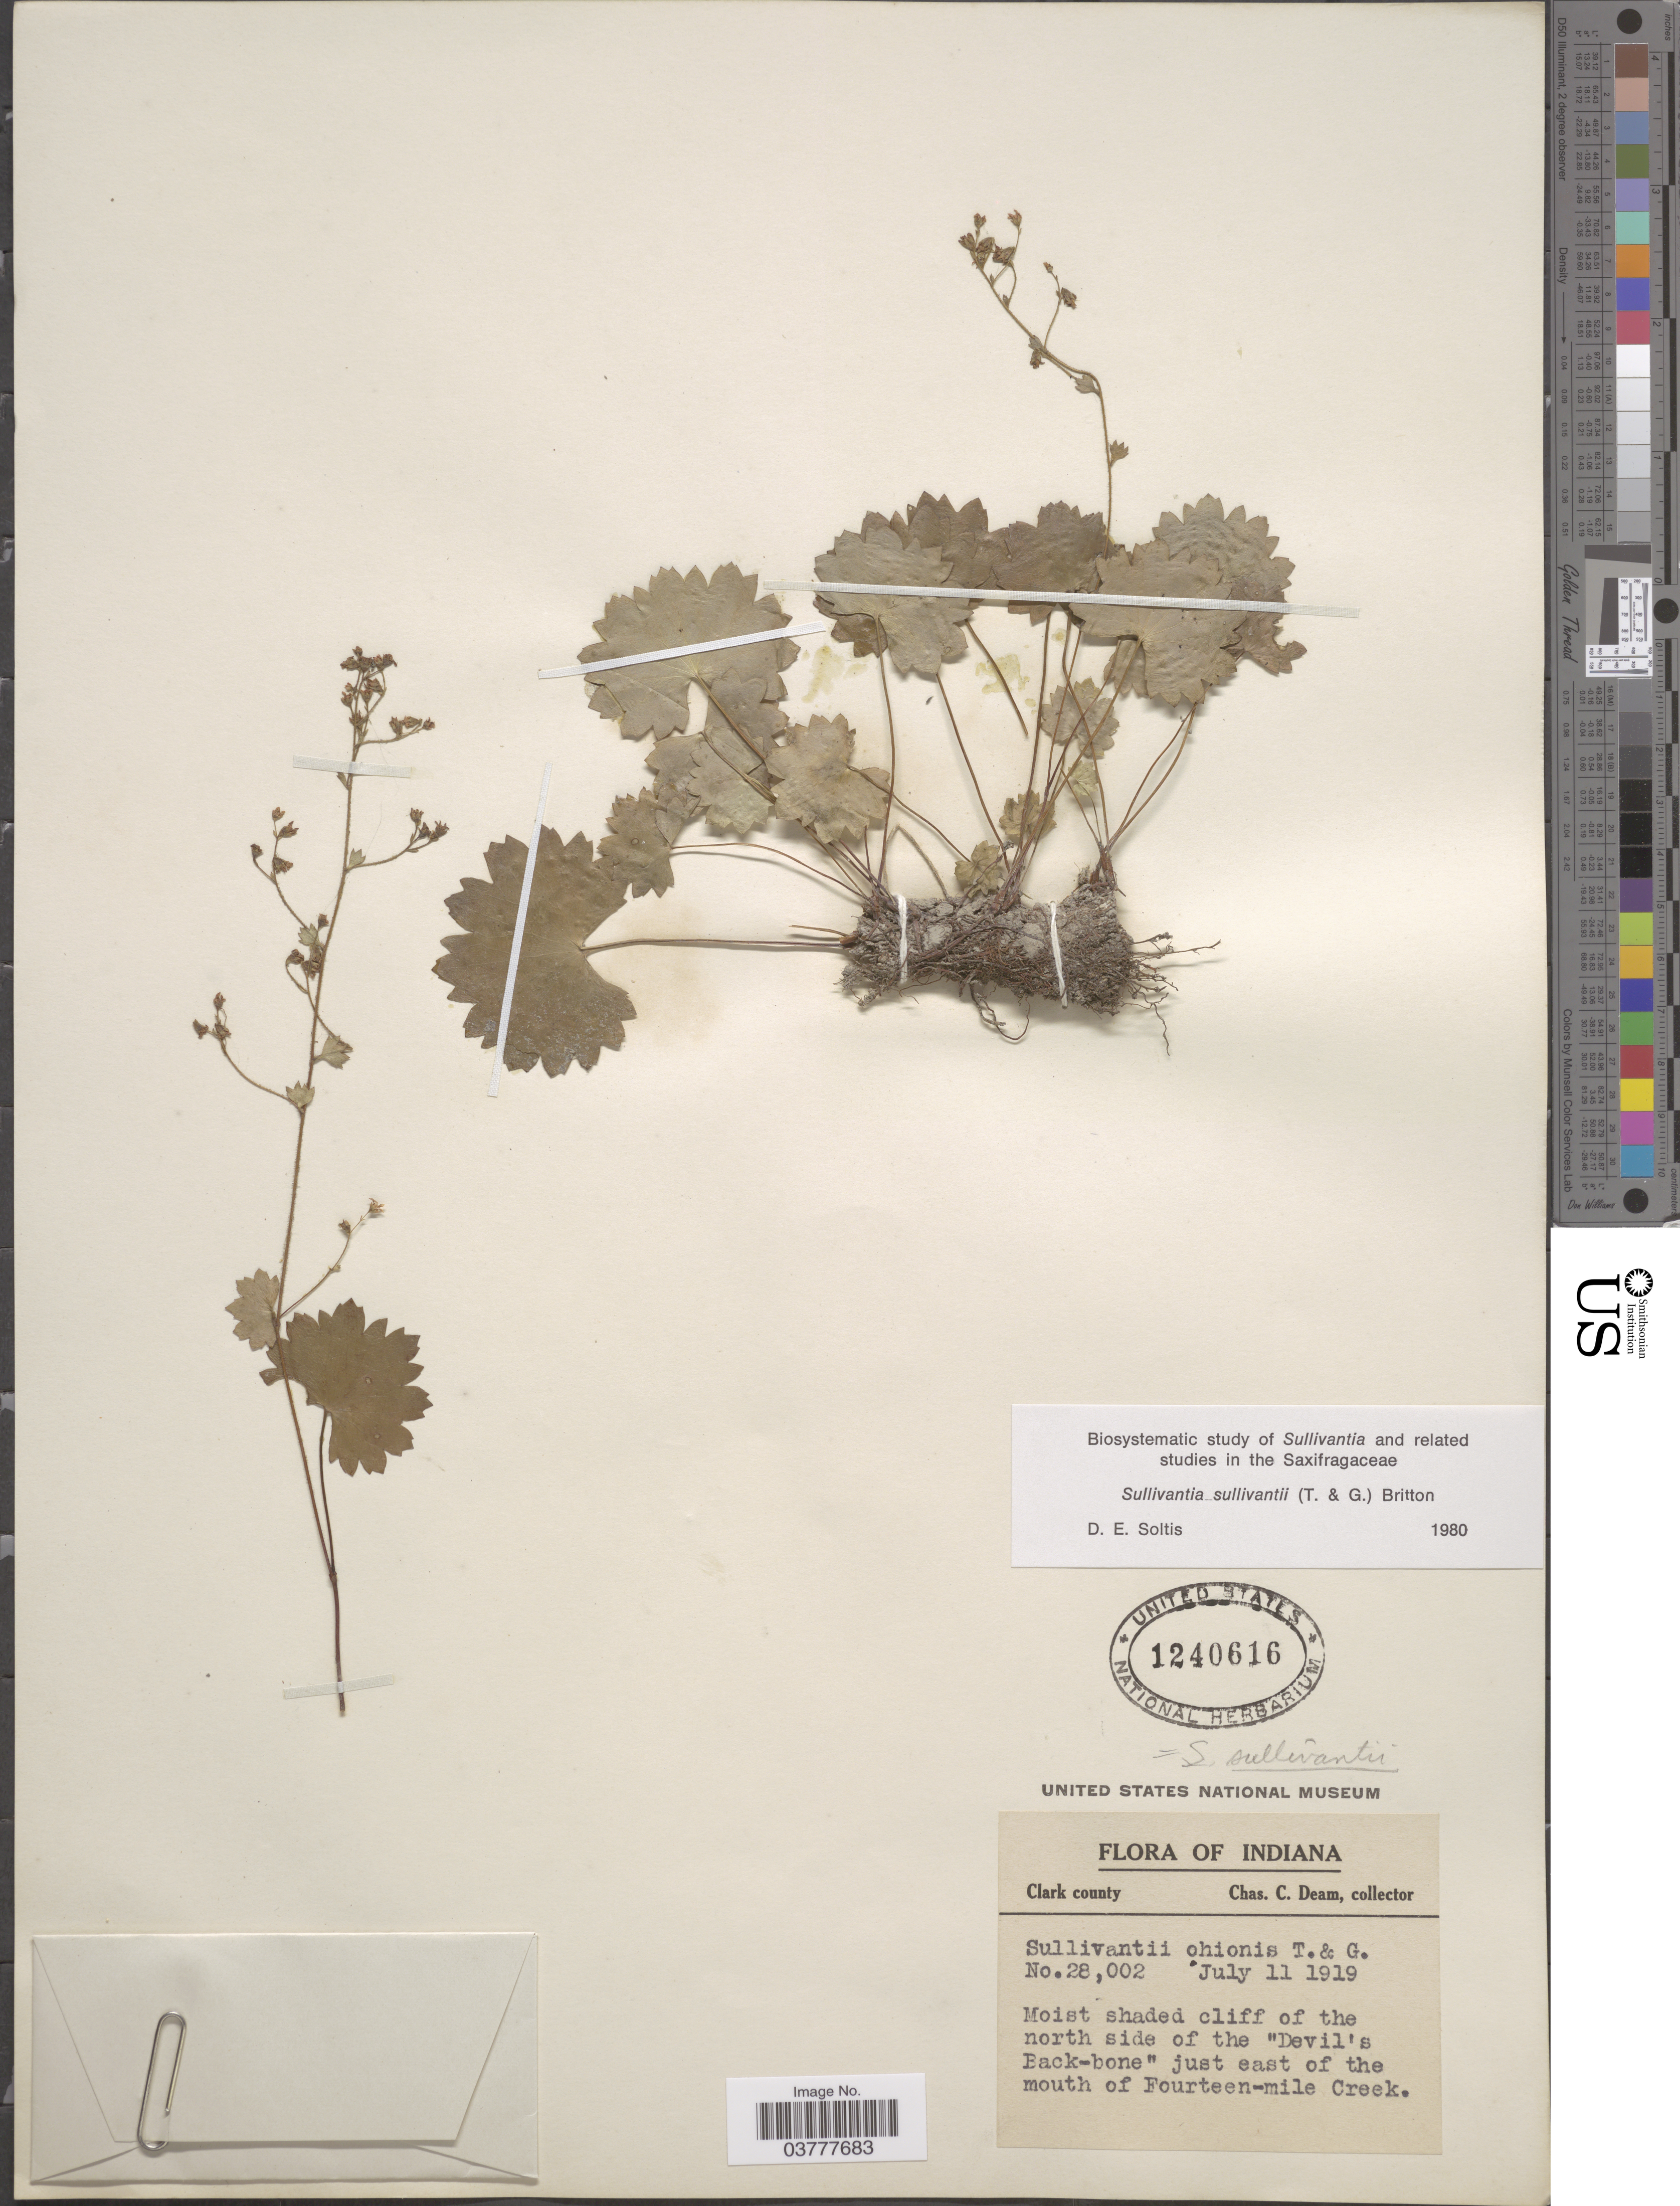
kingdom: Plantae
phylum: Tracheophyta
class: Magnoliopsida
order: Saxifragales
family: Saxifragaceae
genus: Sullivantia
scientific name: Sullivantia sullivantii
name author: (Torr. & A. Gray) Britton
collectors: C. C. Deam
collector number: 28002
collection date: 1919-07-11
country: United States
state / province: Indiana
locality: Clark county. North side of the "Devil's Back-bone" just east of the mouth of Fourteen-mile Creek.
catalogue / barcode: US 1240616